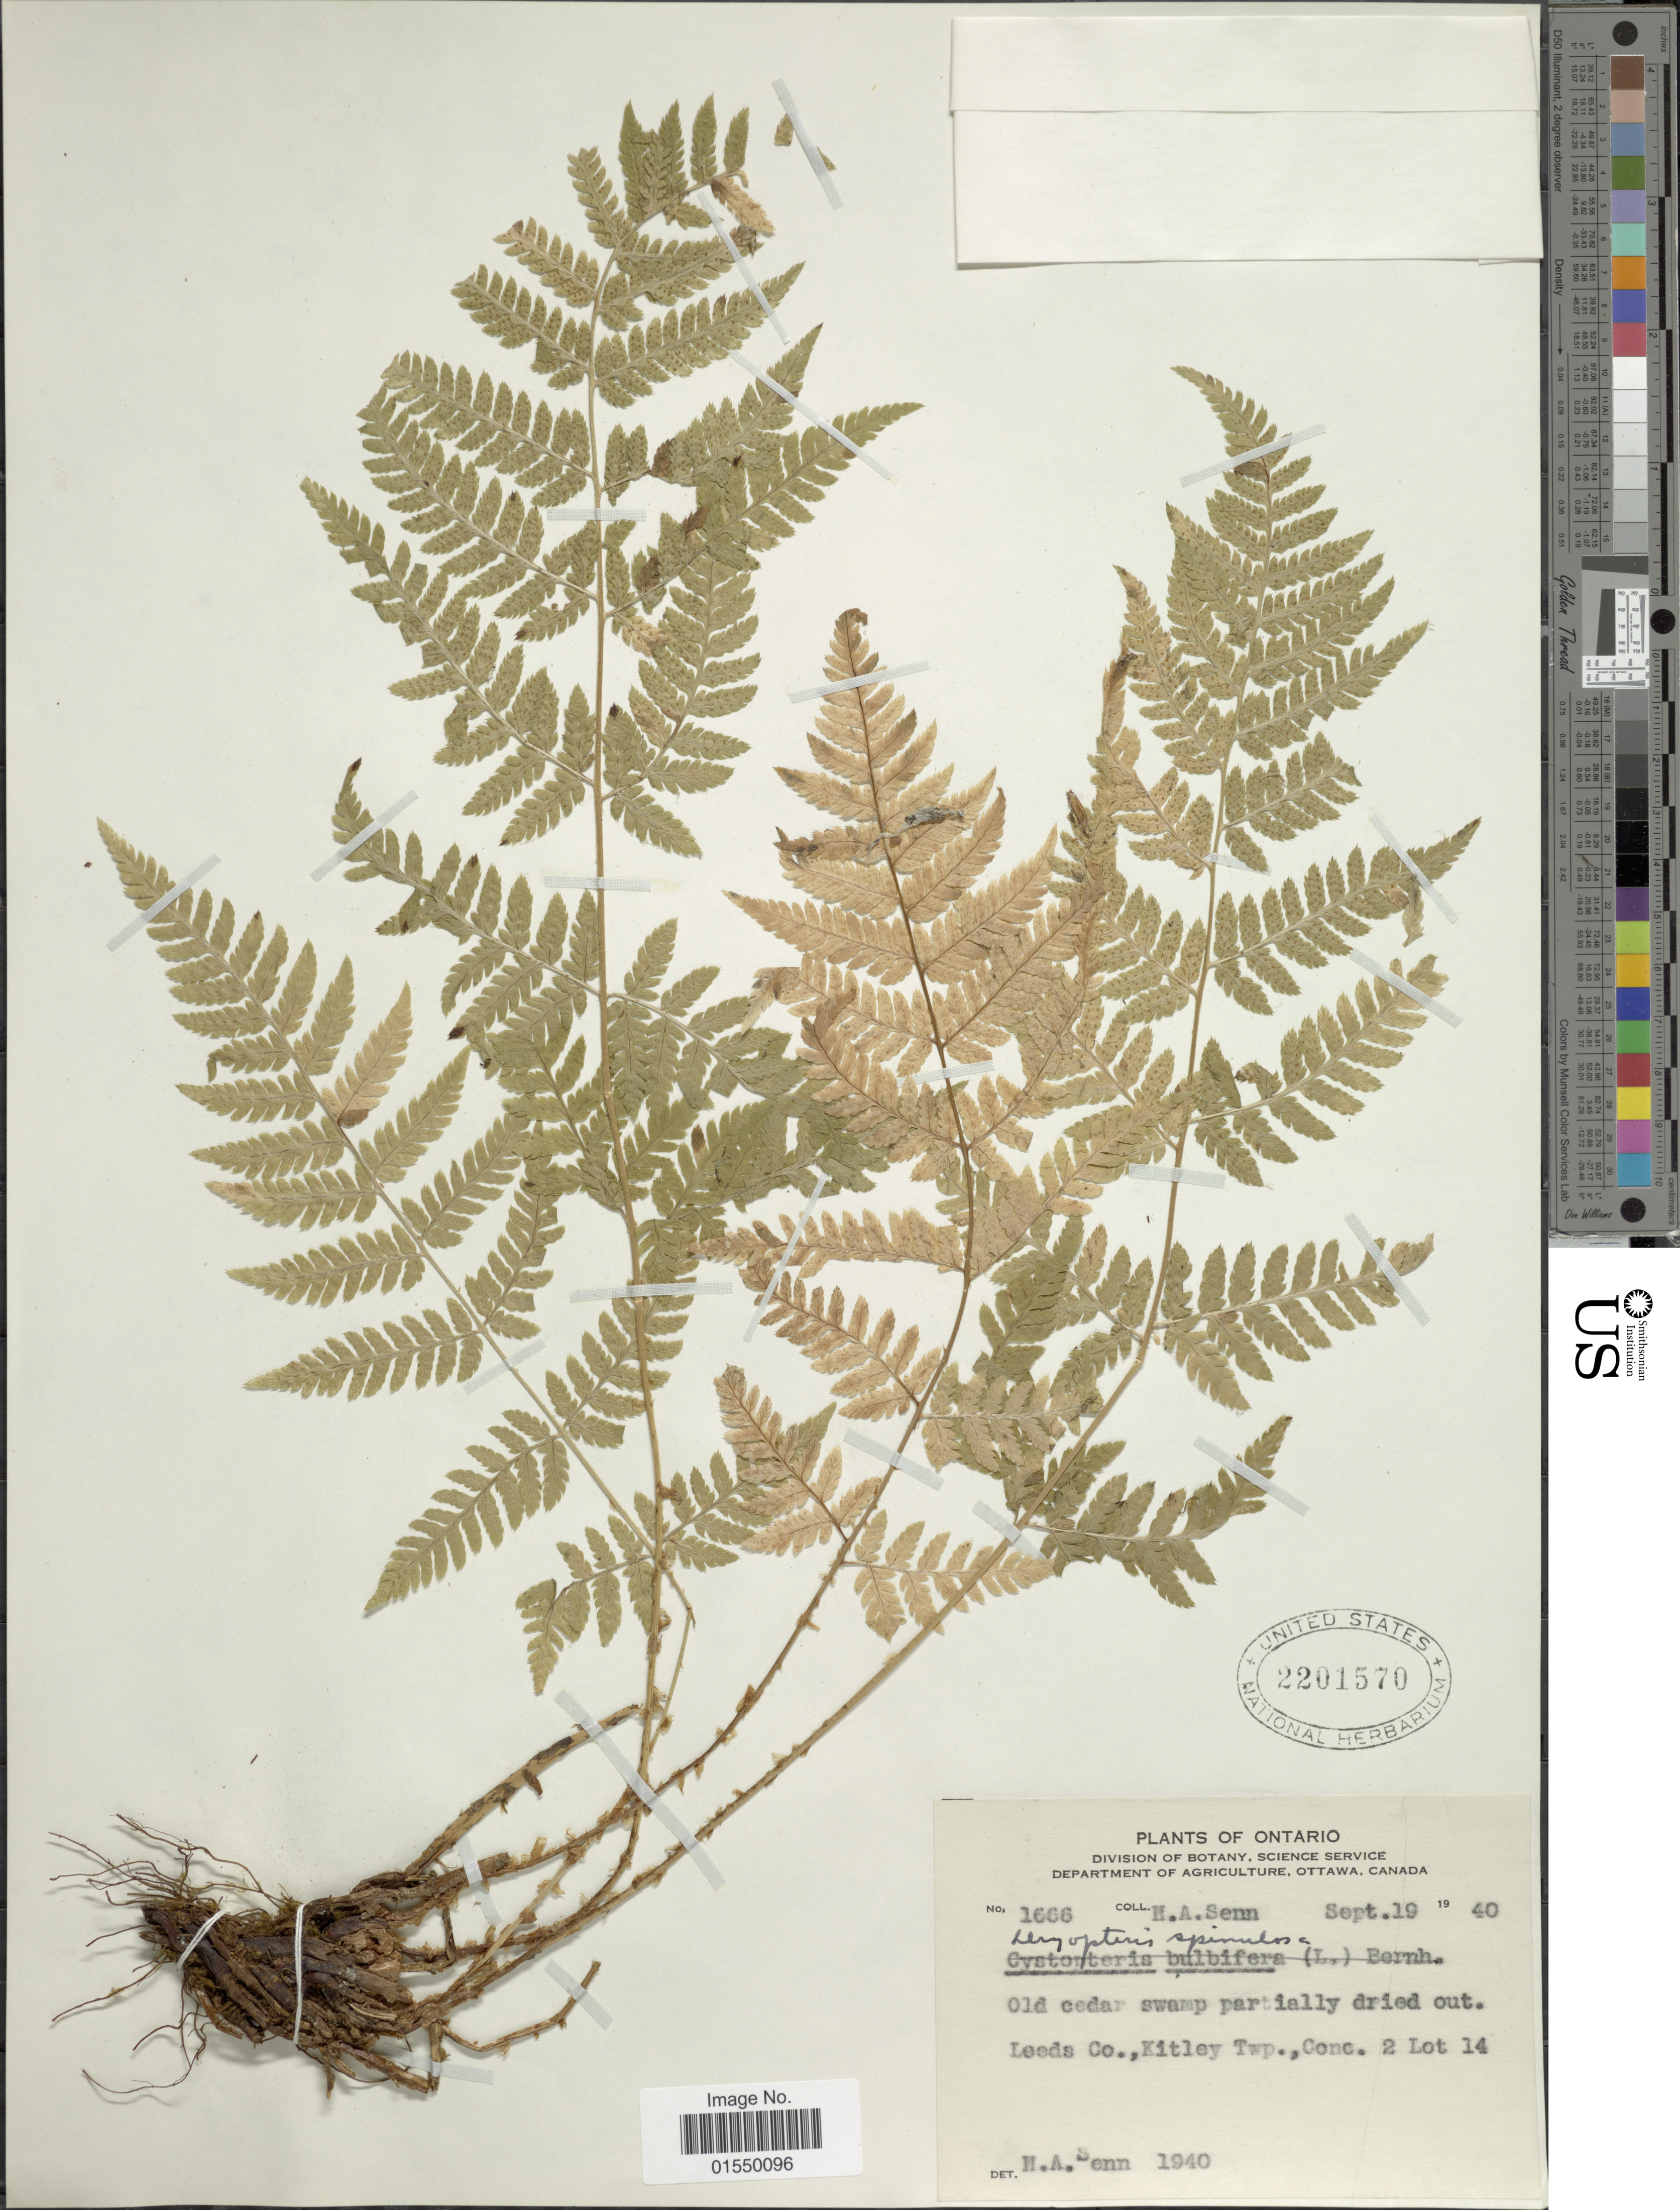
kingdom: Plantae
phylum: Tracheophyta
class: Polypodiopsida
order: Polypodiales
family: Dryopteridaceae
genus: Dryopteris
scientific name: Dryopteris carthusiana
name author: (Villars) H.P. Fuchs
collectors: H. Senn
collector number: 1666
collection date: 1940-09-19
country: Canada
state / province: Ontario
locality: Leeds Co., Kitley Twp., Conc. 2 Lot 14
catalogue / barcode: US 2201570